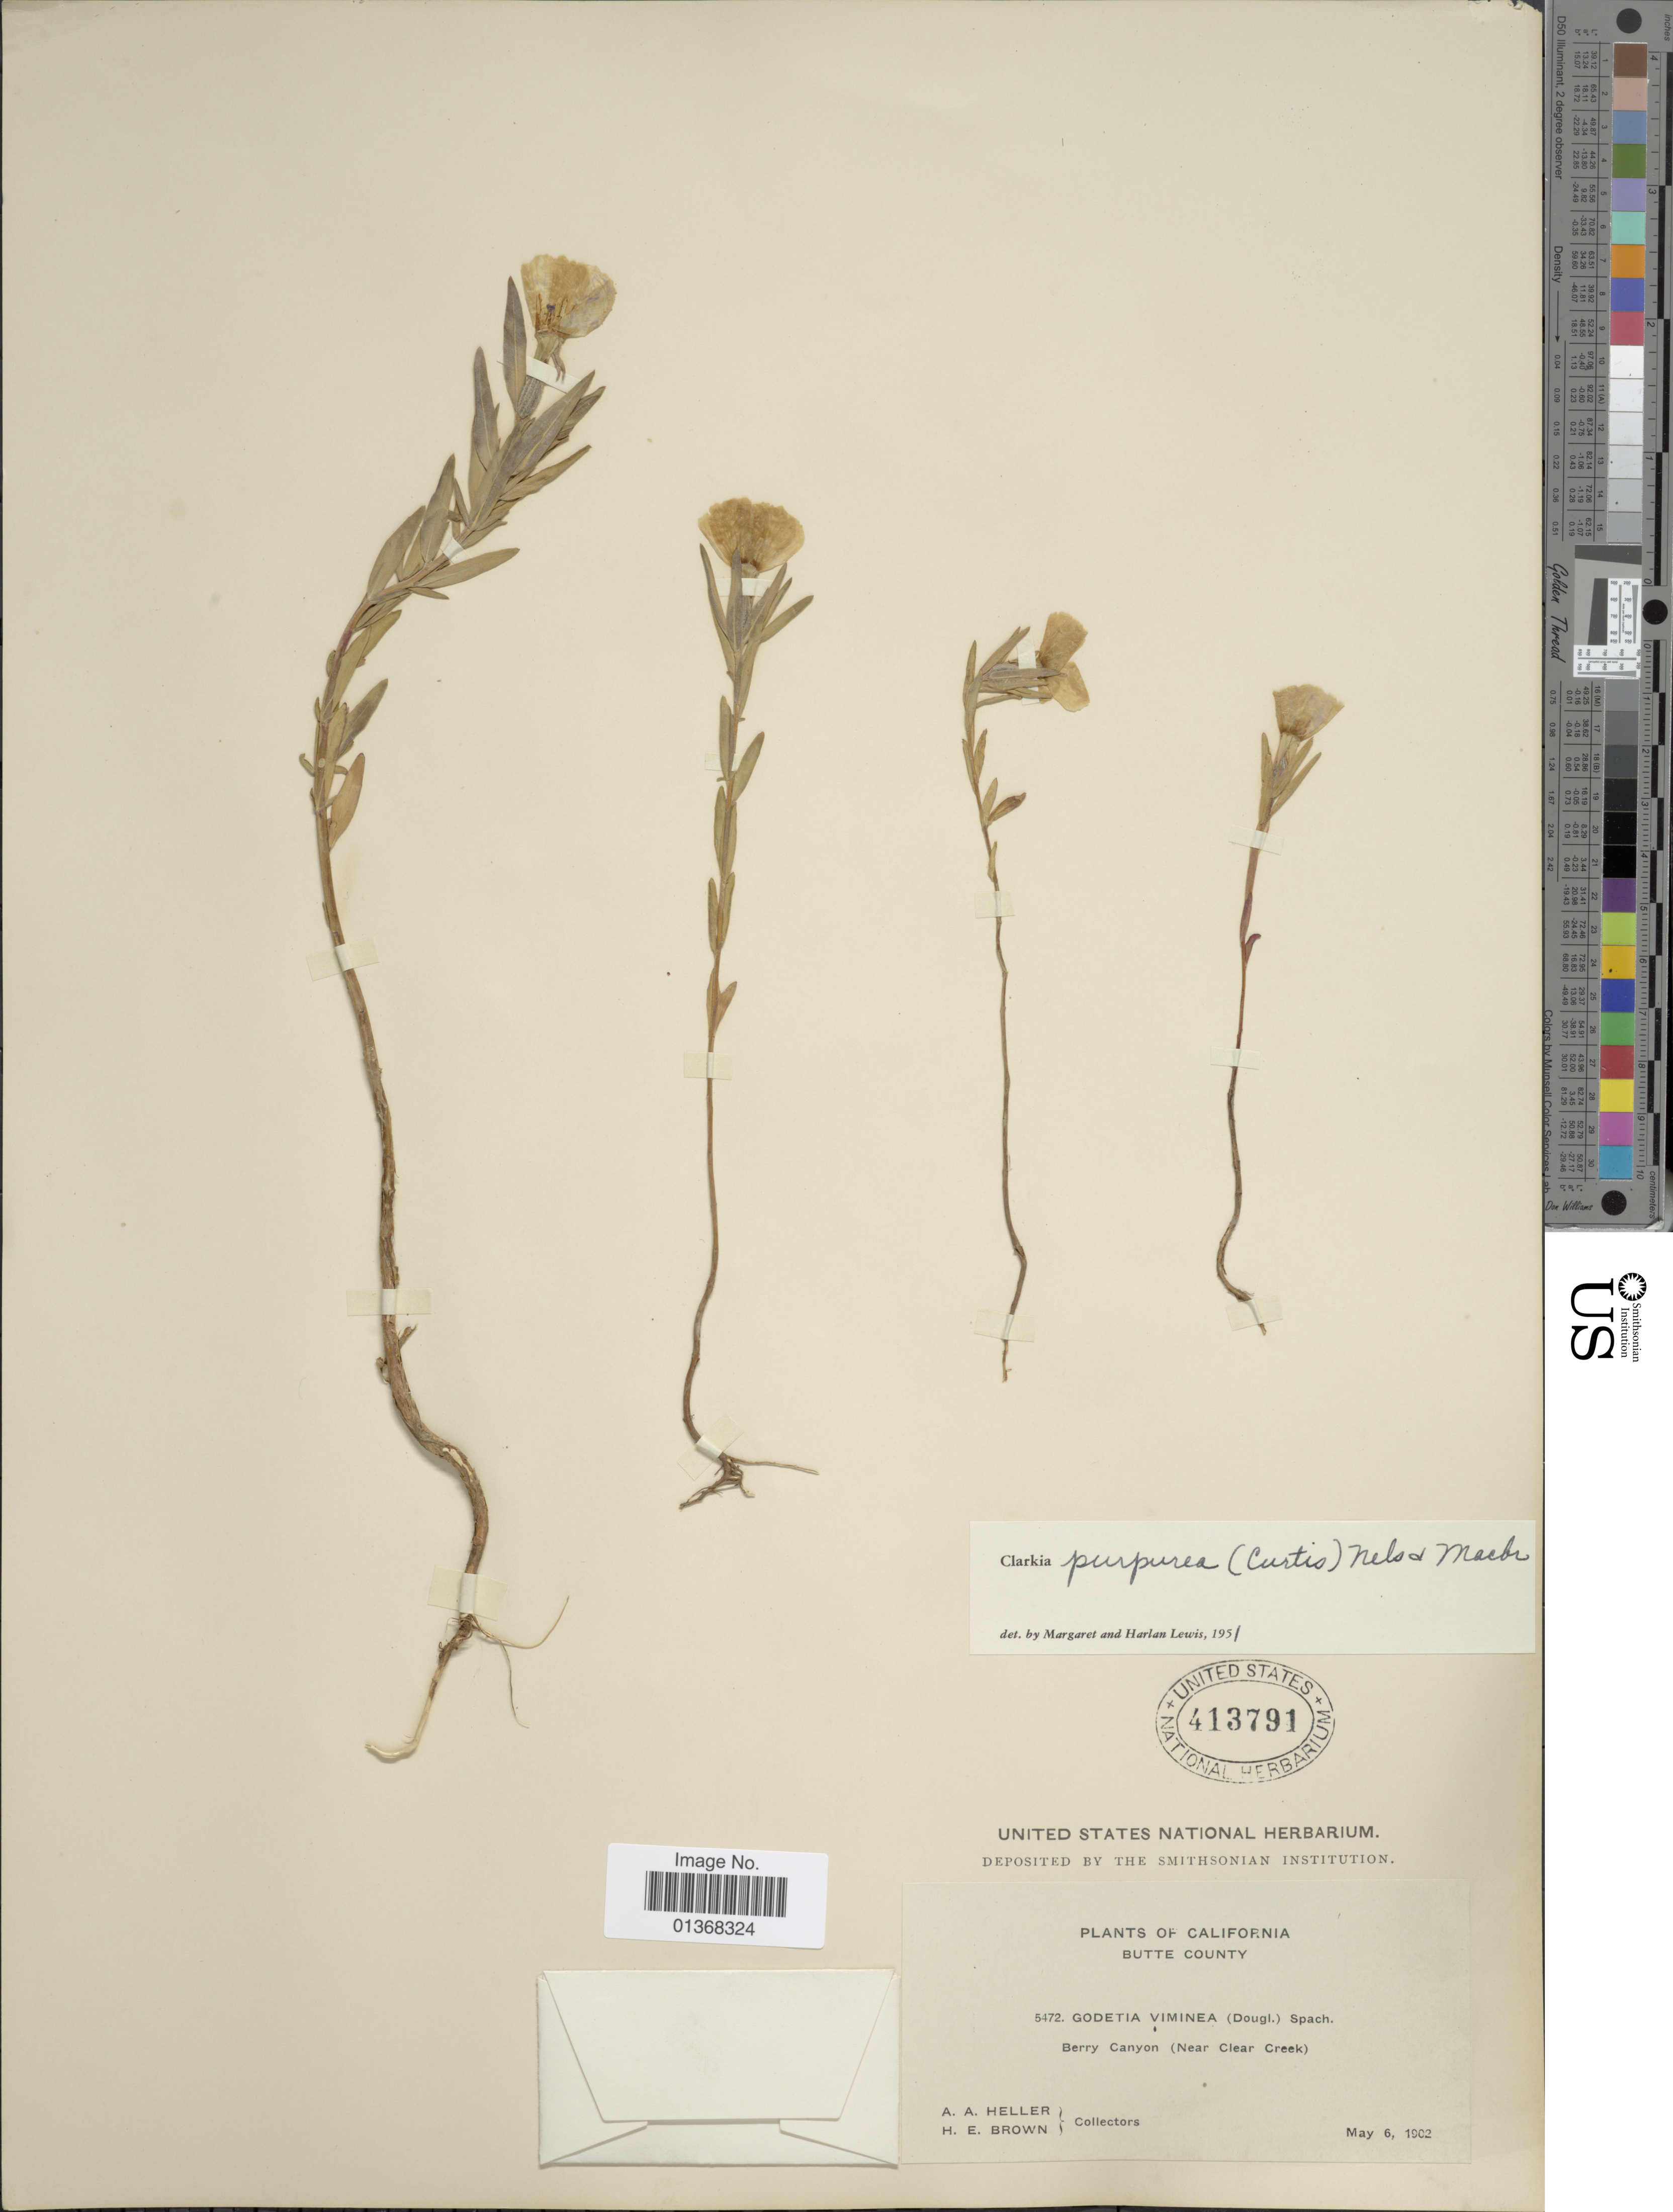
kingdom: Plantae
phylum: Tracheophyta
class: Magnoliopsida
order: Myrtales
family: Onagraceae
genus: Clarkia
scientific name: Clarkia purpurea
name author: (Curtis) A. Nelson & J.F. Macbr.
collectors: A. A. Heller & H. E. Brown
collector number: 5472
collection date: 1902-05-06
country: United States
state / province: California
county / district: Butte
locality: Butte County, Berry Canyon (Near Clear Creek)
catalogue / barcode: US 413791